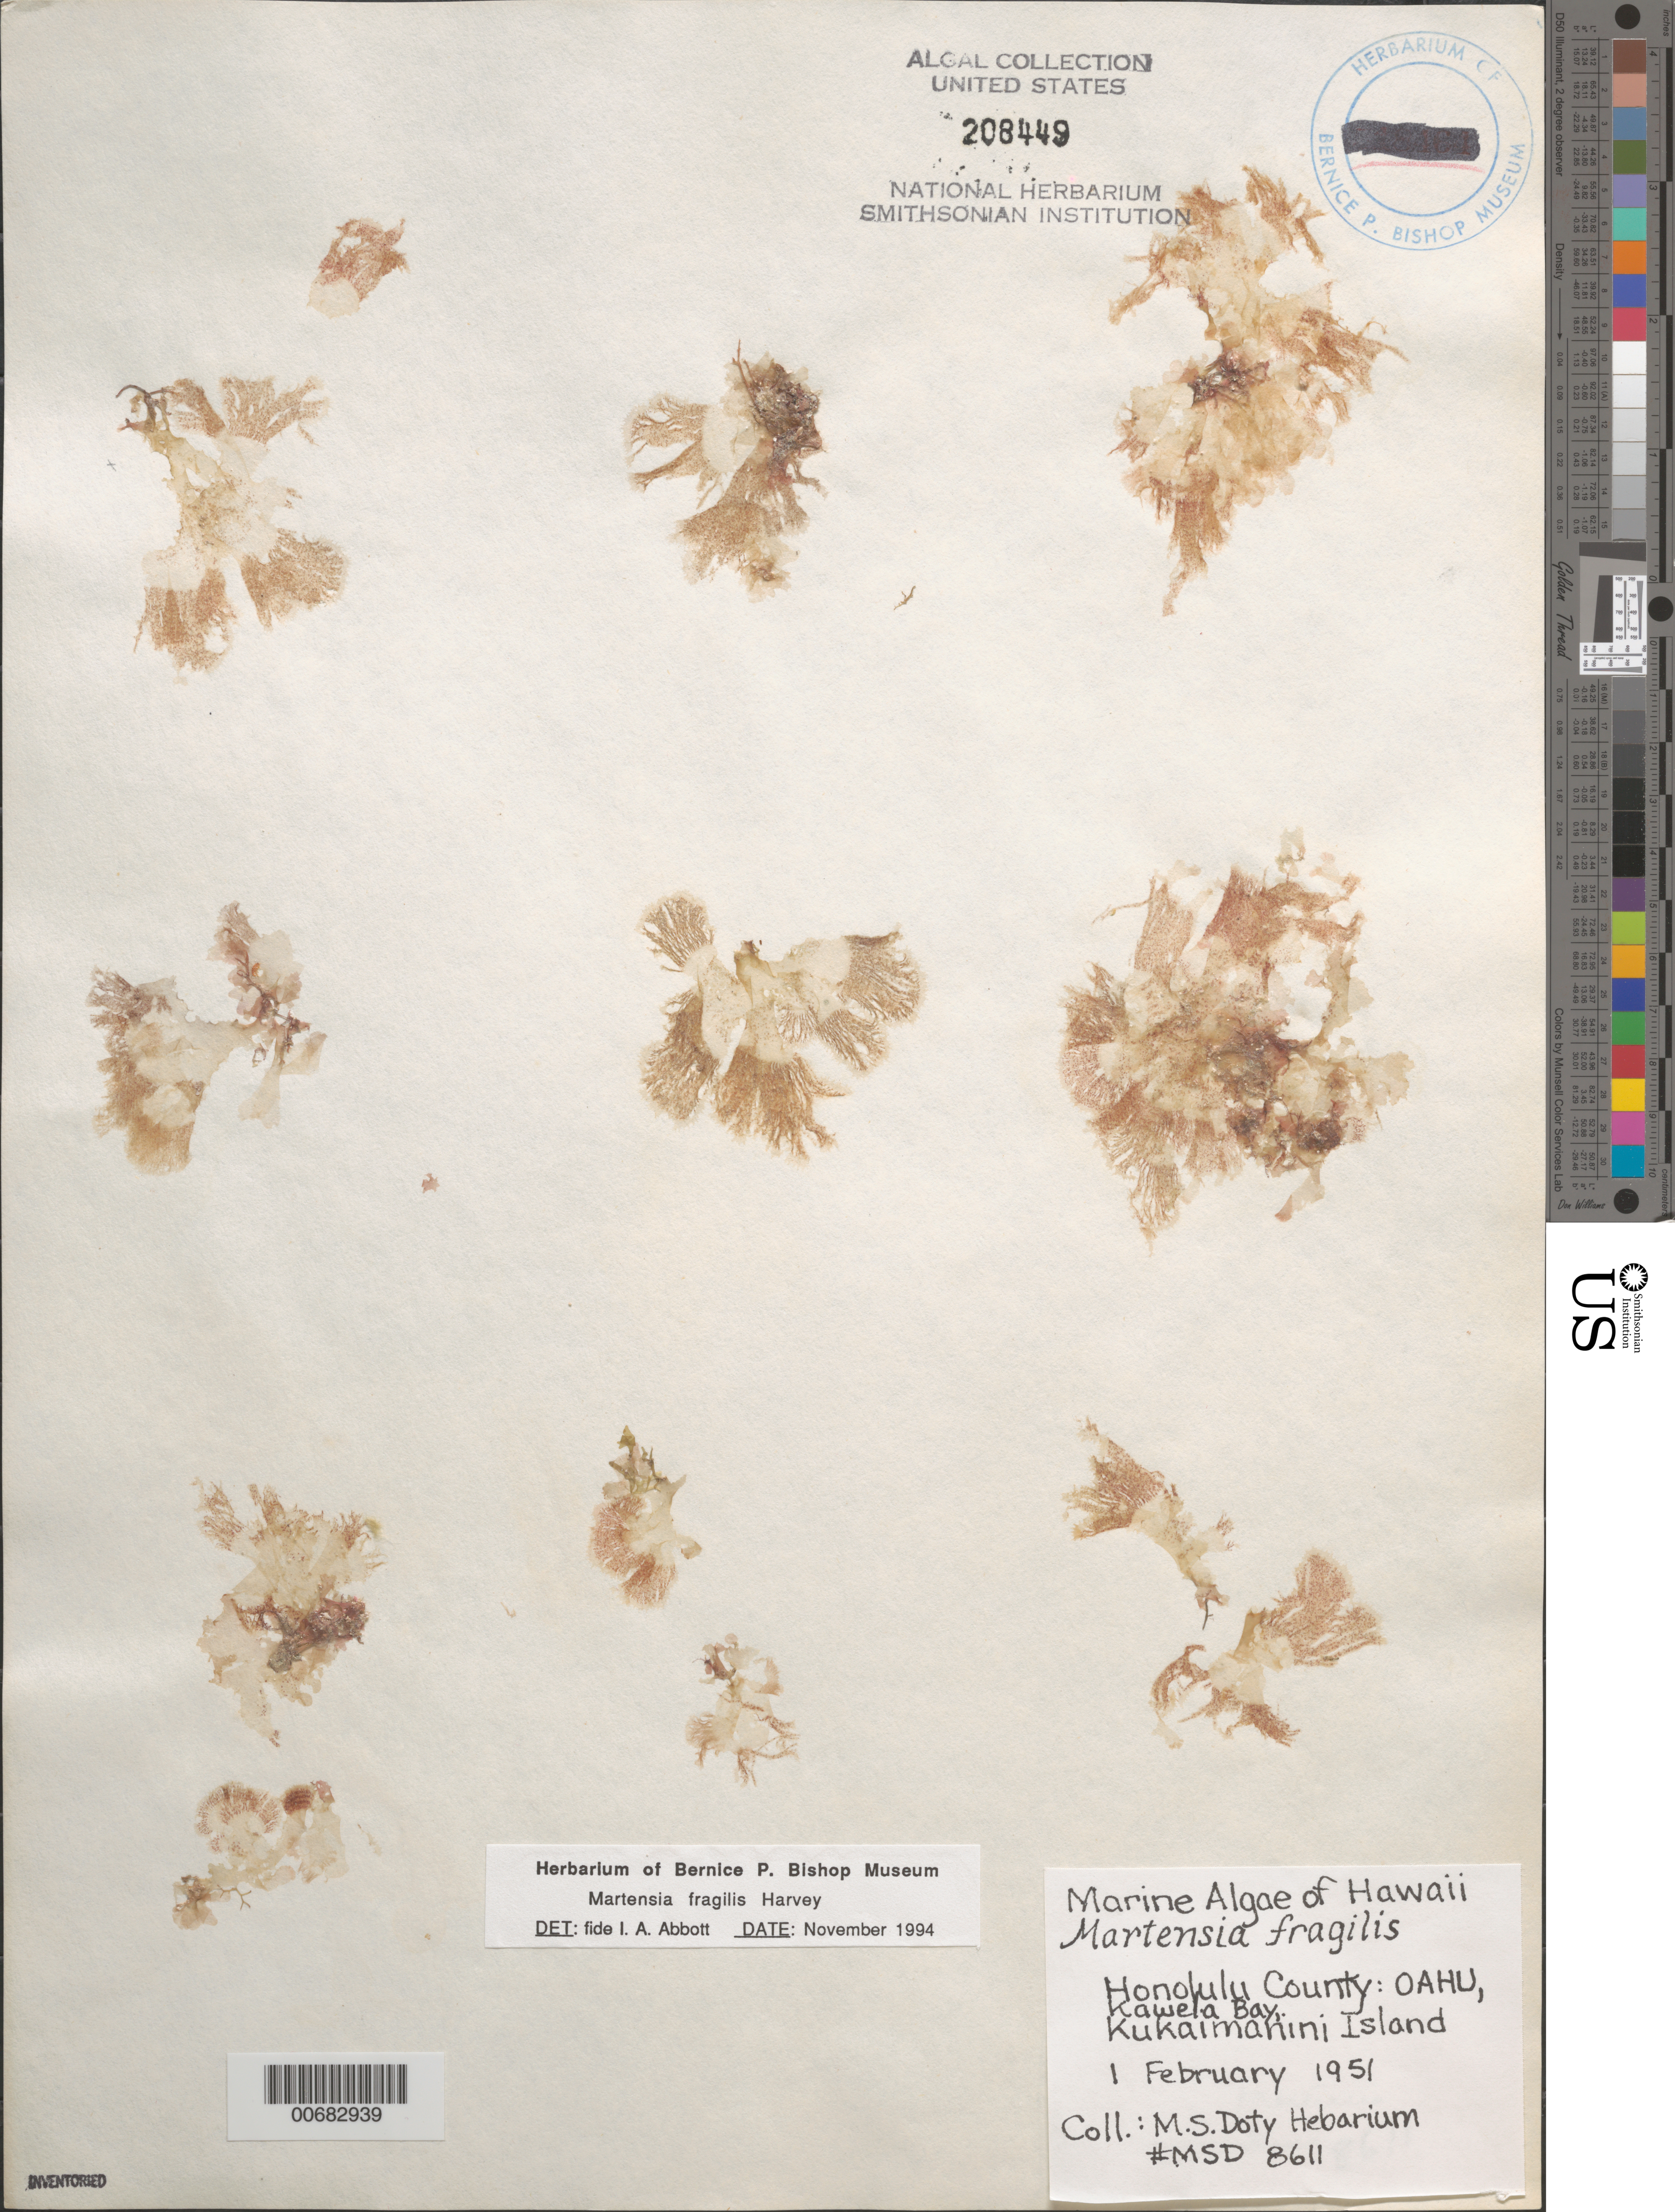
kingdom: Plantae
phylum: Rhodophyta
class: Florideophyceae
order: Ceramiales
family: Delesseriaceae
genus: Martensia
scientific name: Martensia fragilis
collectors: M. S.Doty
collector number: MSD 8611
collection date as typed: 01 Feb 1951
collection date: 1951-02-01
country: United States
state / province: Hawaii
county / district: Honolulu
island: Oahu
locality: Kawela Bay, Kukaimanini Island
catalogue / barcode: US 208449